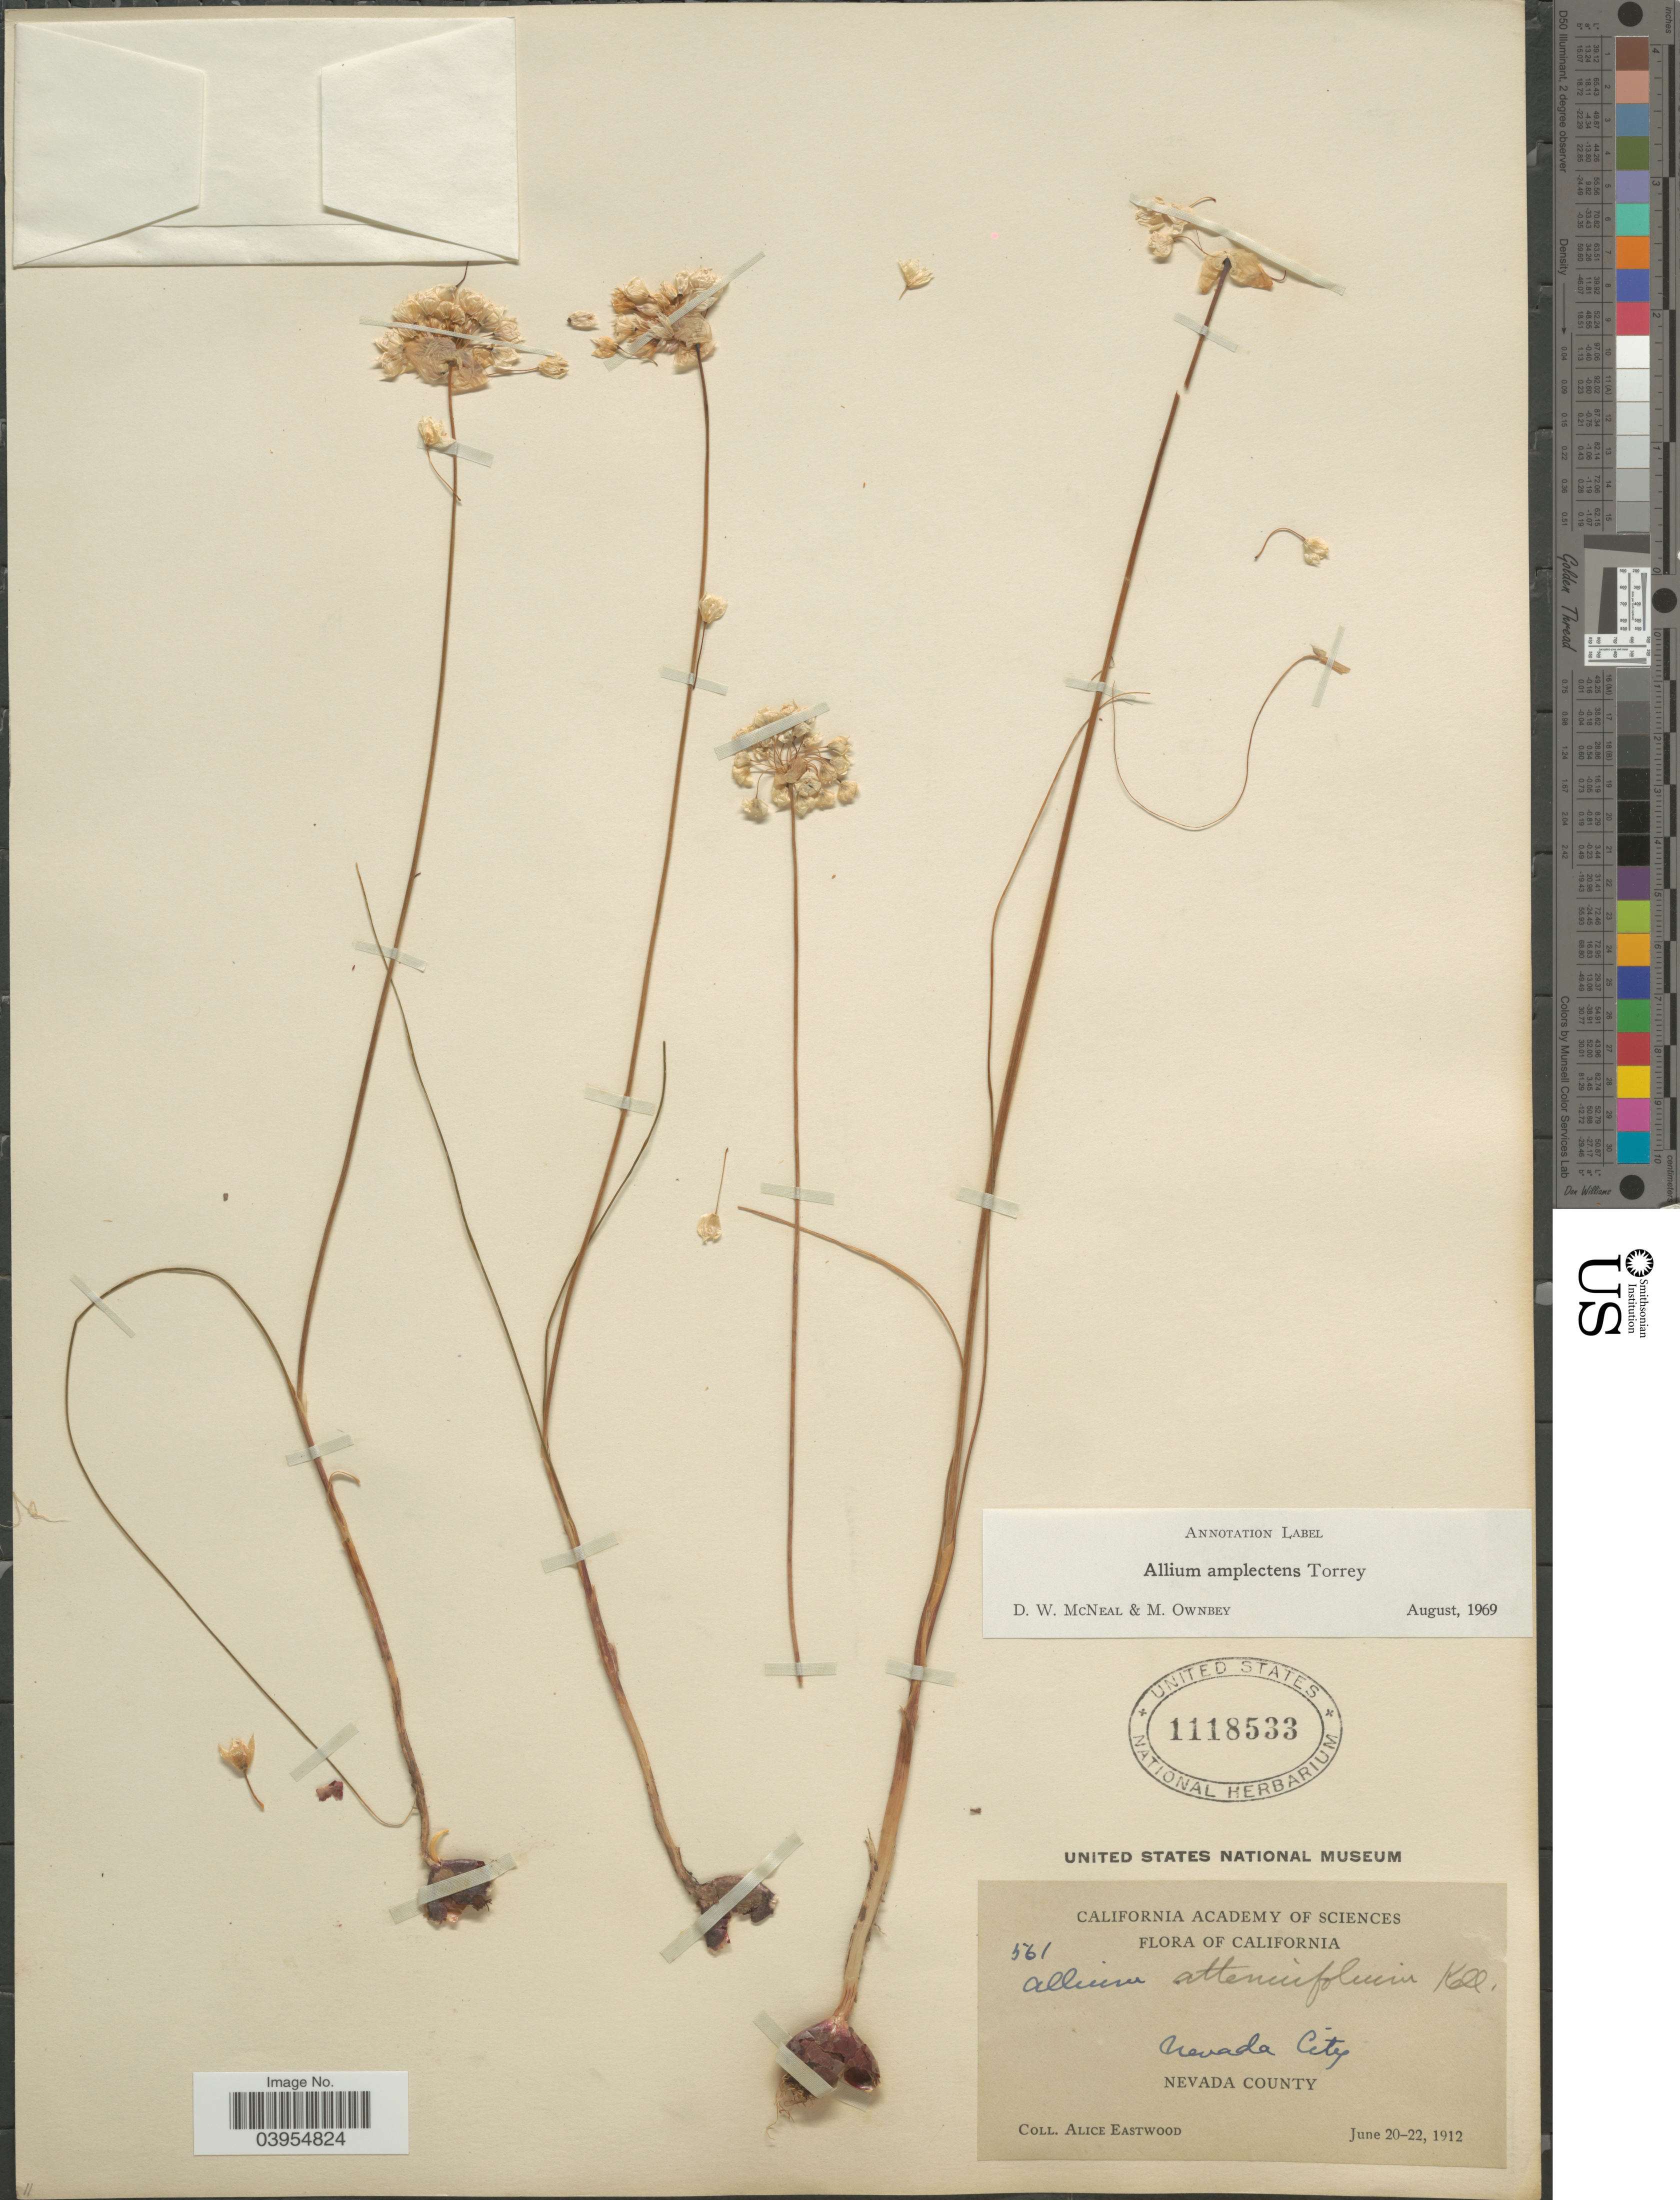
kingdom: Plantae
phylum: Tracheophyta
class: Liliopsida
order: Asparagales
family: Amaryllidaceae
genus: Allium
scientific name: Allium amplectens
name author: Torr.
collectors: A. Eastwood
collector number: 561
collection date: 1912-06-20/1912-06-22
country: United States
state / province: California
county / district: Nevada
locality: Nevada City. Nevada County.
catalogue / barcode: US 1118533